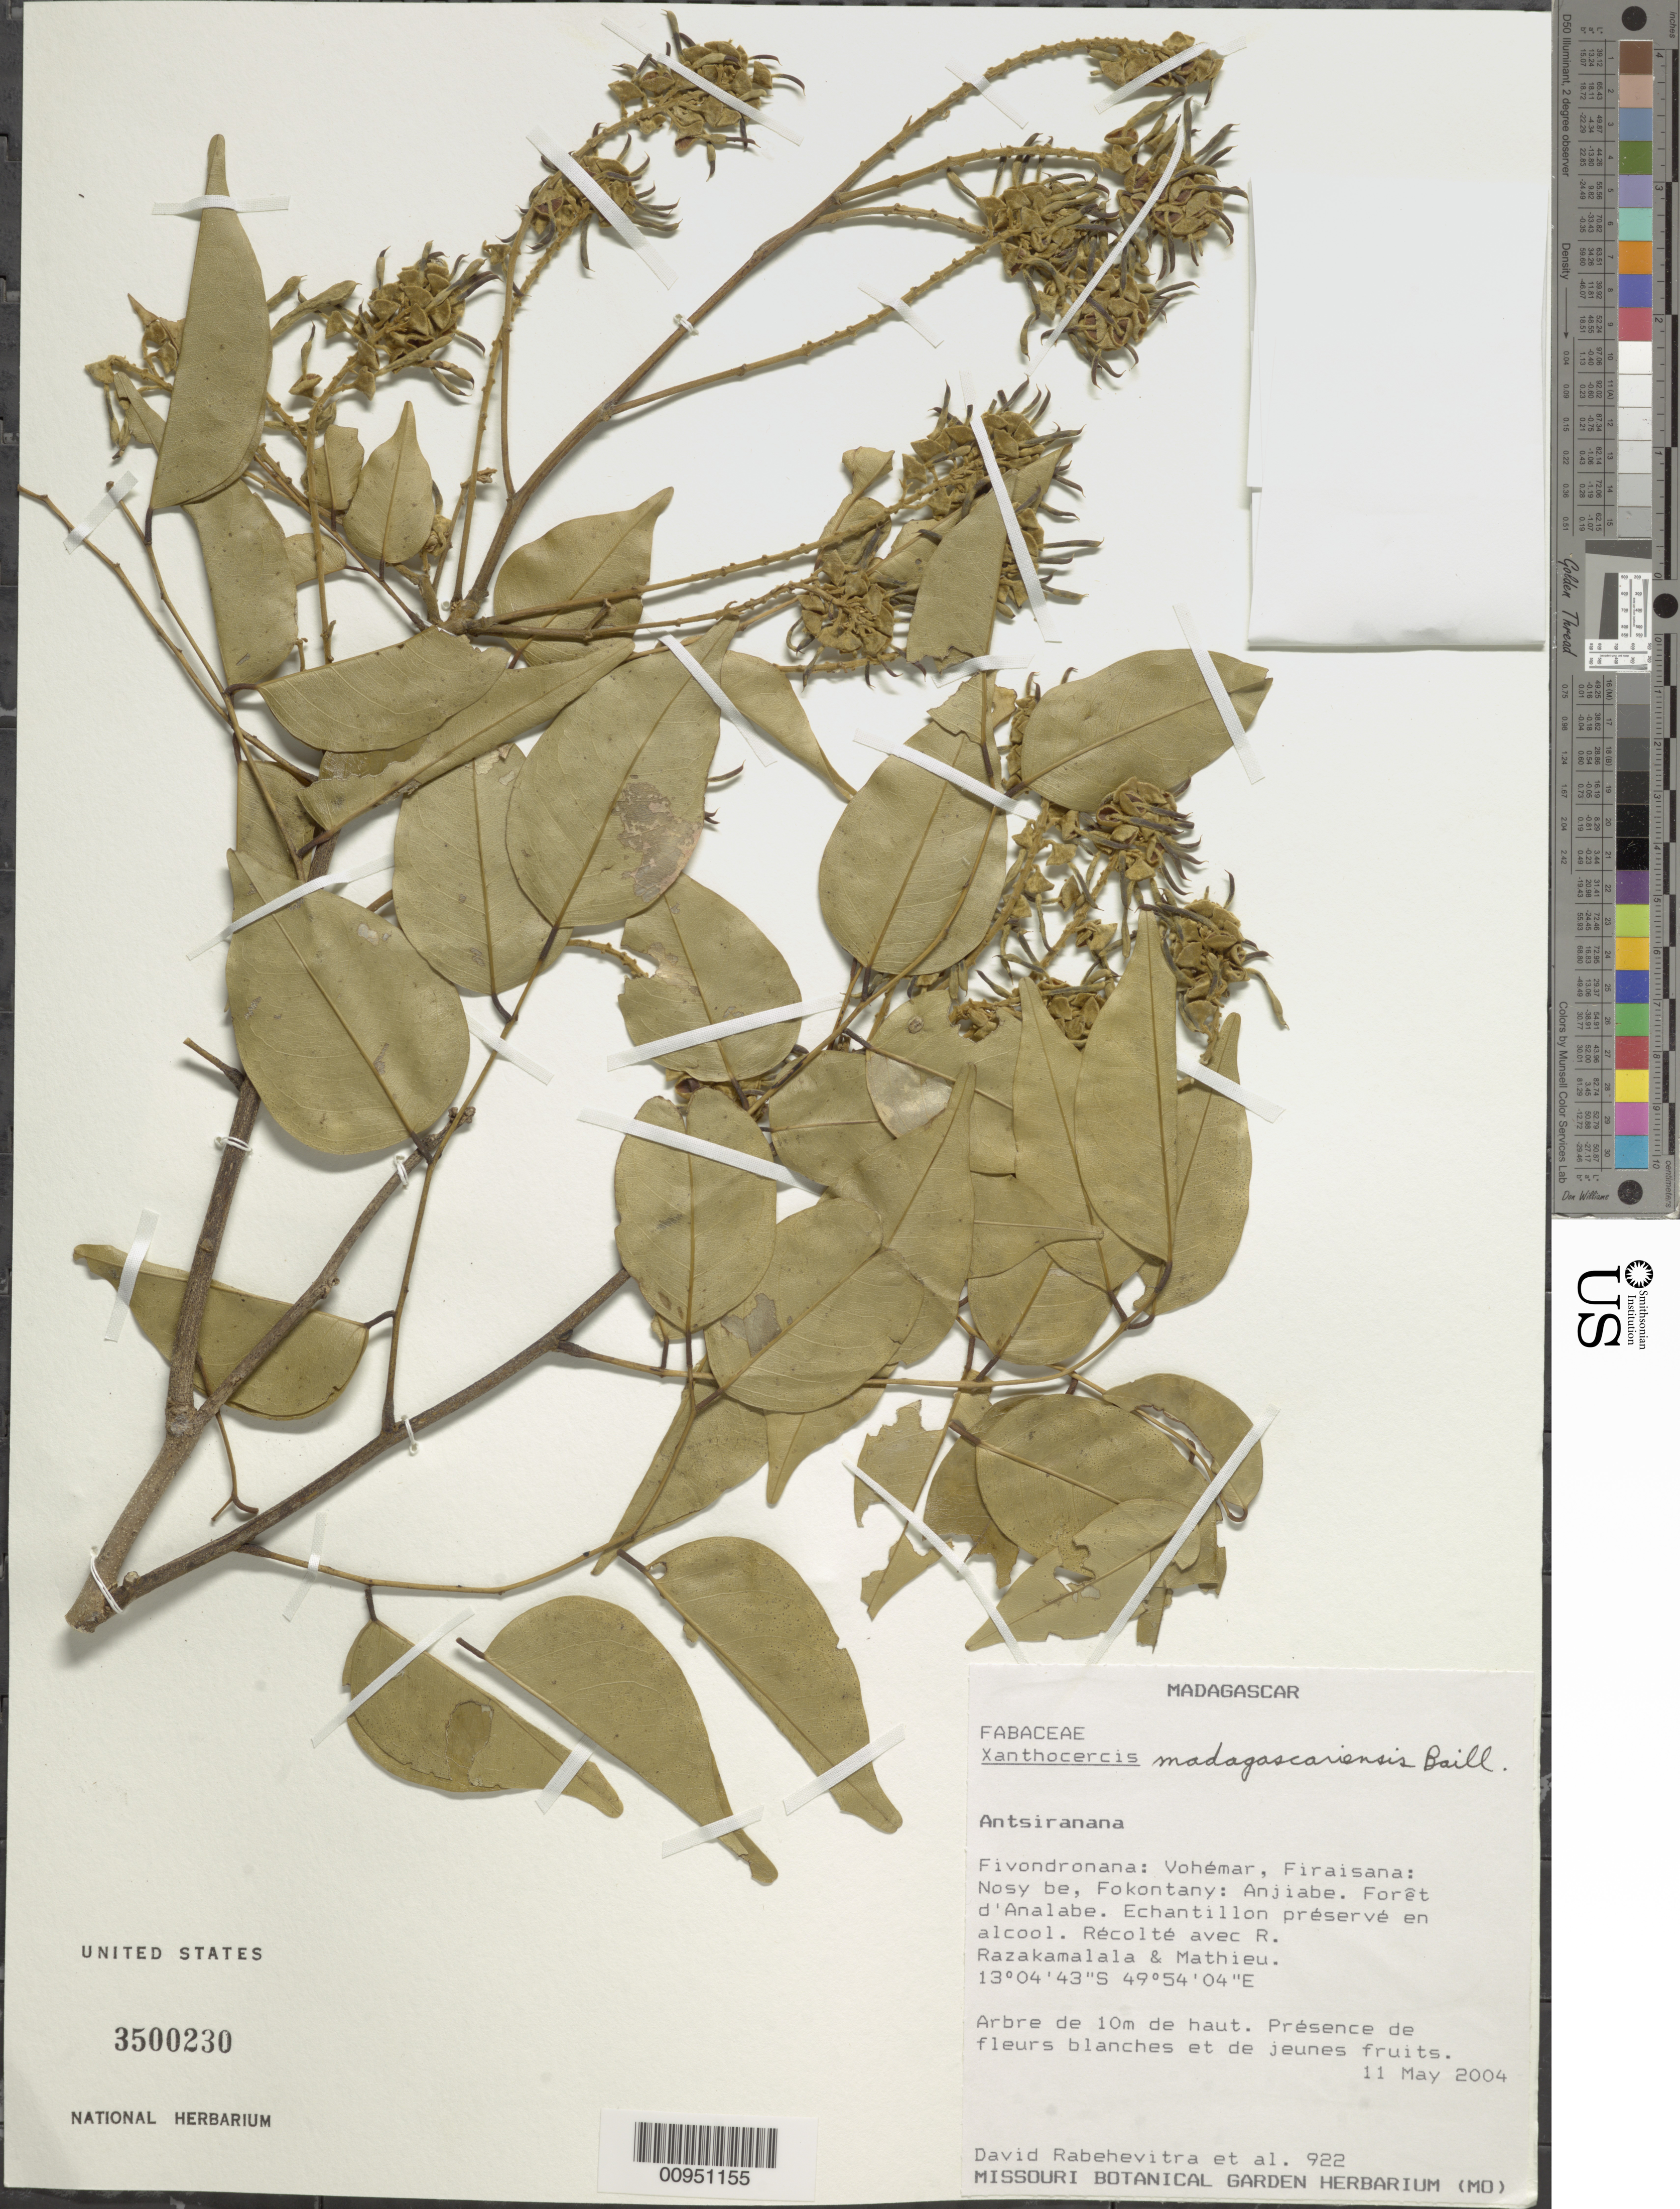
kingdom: Plantae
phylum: Tracheophyta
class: Magnoliopsida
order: Fabales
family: Fabaceae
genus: Xanthocercis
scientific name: Xanthocercis madagascariensis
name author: Baill.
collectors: D. Rabehevitra et al.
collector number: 922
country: Madagascar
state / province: Sava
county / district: Vohémar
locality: Fivondronana, Vohemar, Firaisana, Nosy be, Fokontany, Anjiabe, Foret loittorale de Analabe.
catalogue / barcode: US 3500230